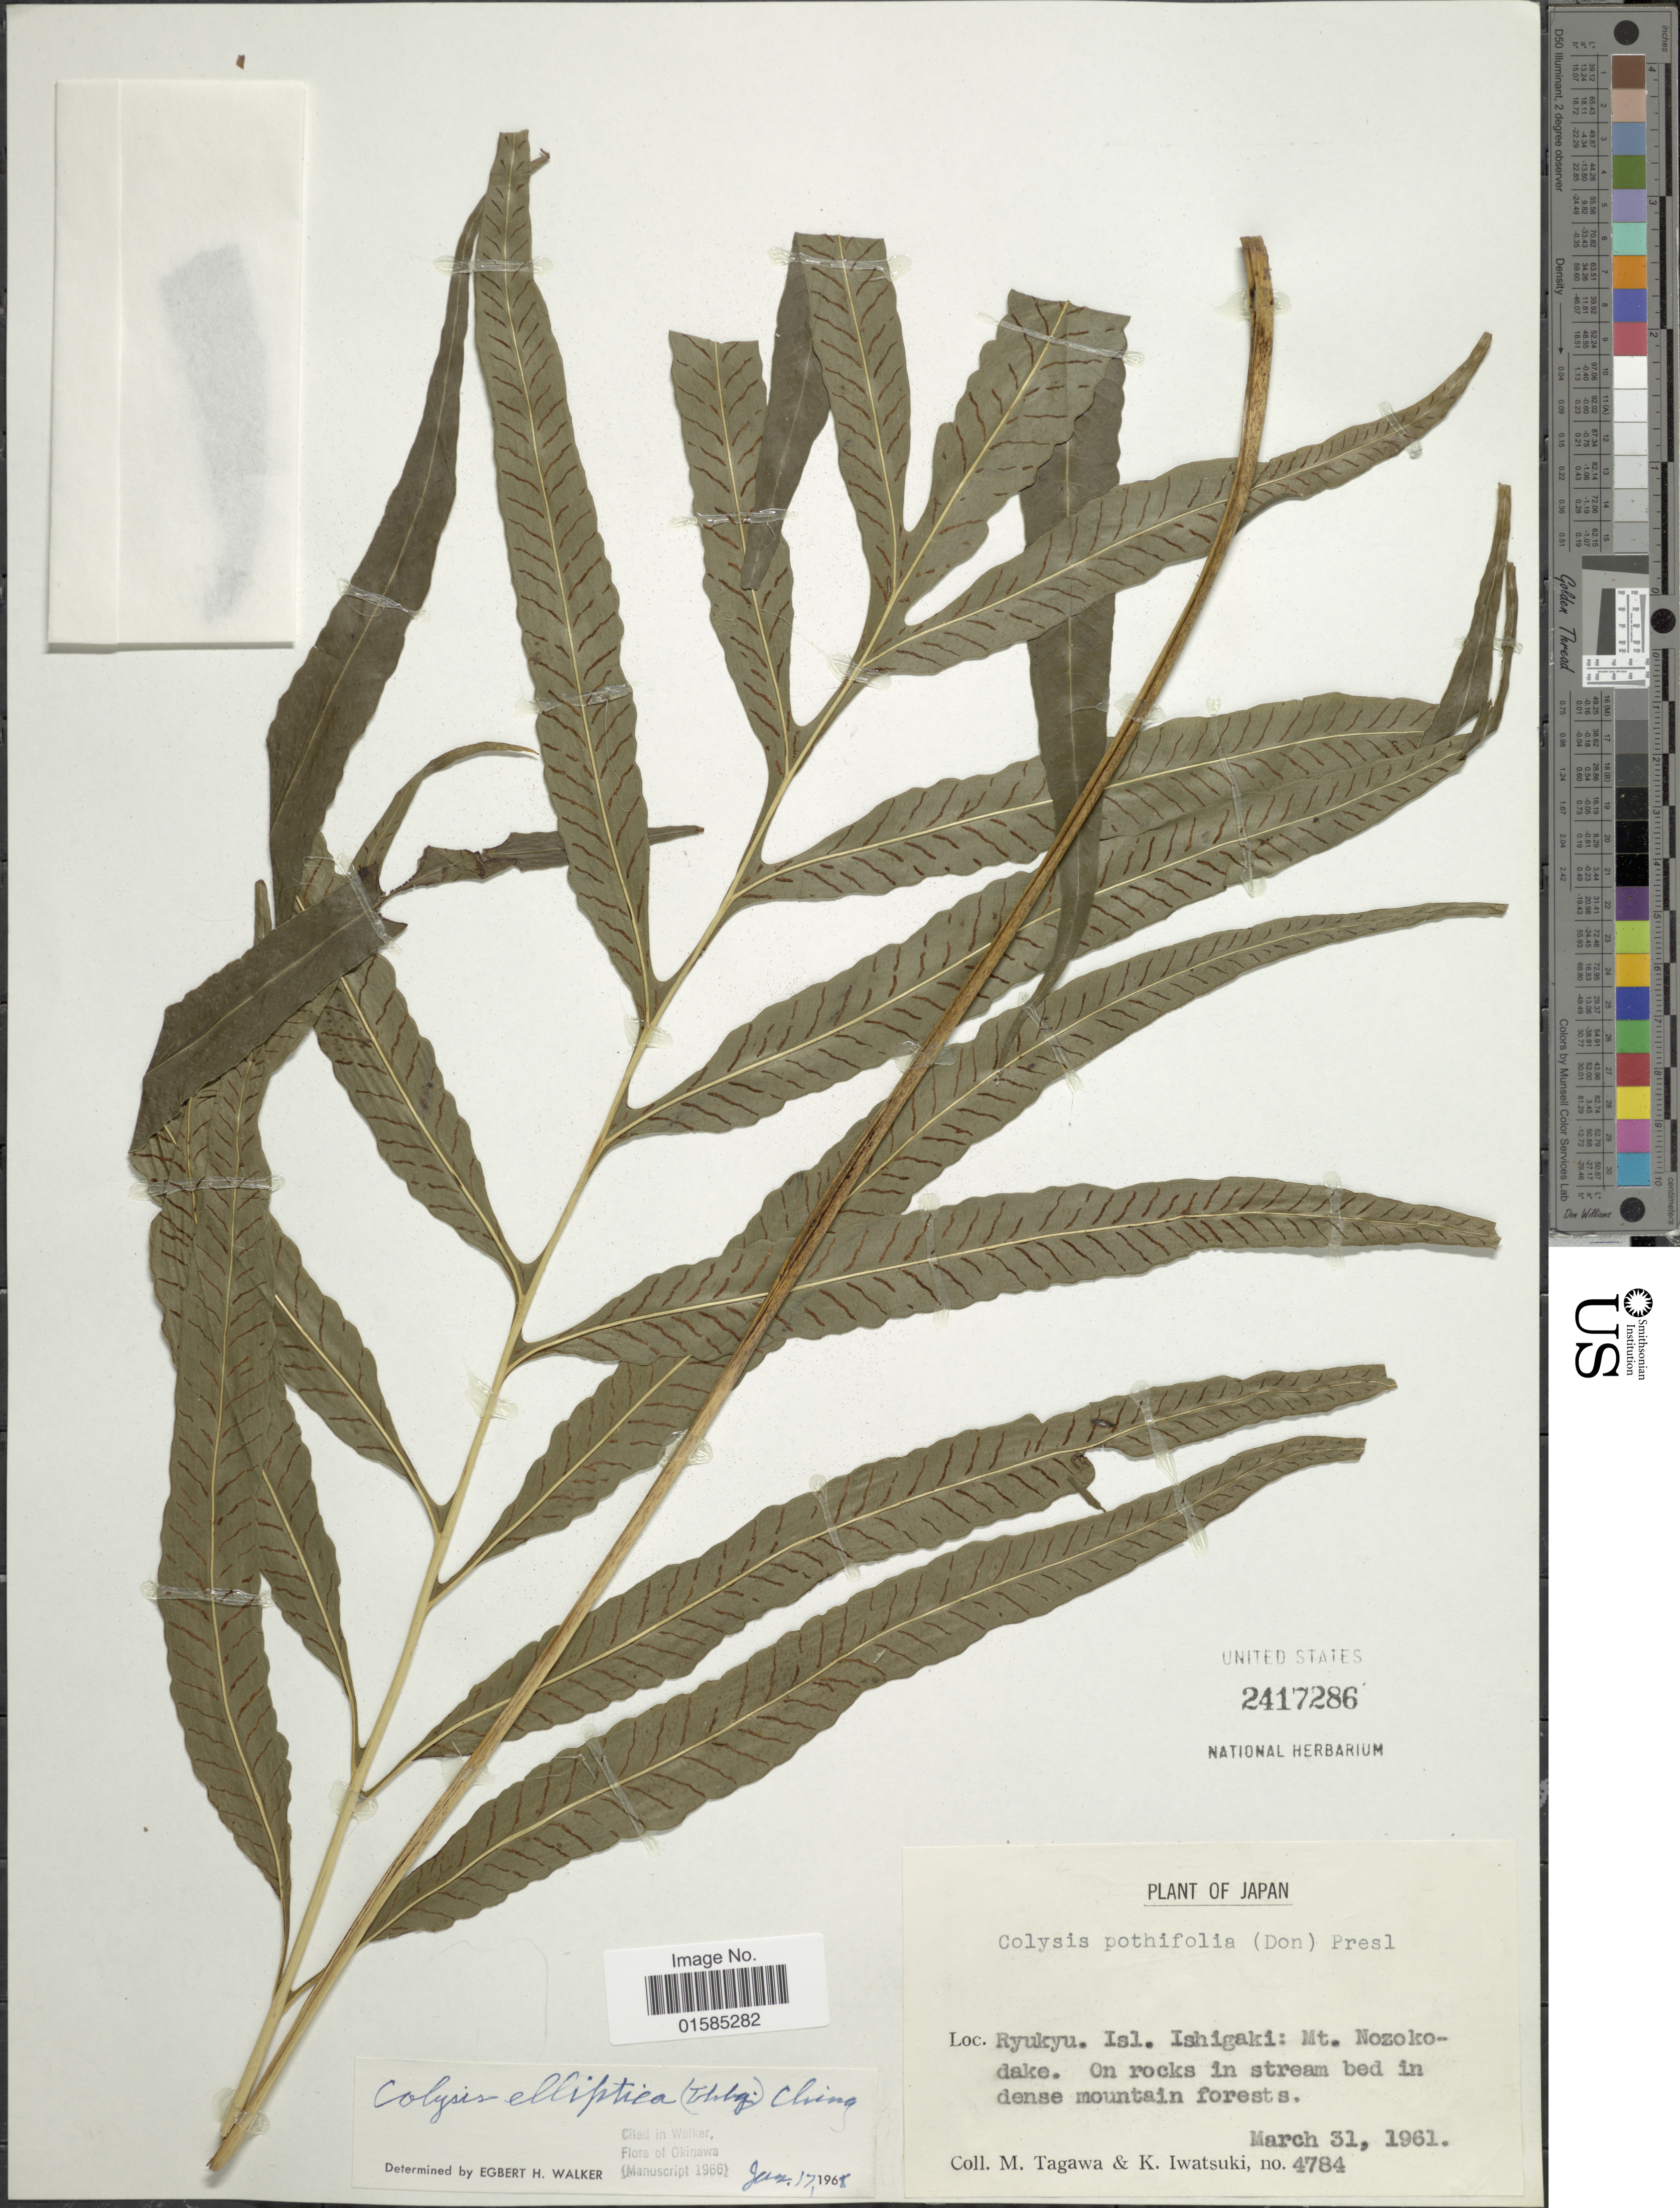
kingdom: Plantae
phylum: Tracheophyta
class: Polypodiopsida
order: Polypodiales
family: Polypodiaceae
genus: Leptochilus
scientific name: Leptochilus ellipticus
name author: (Thunb.) Noot.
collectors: M. Tagawa & K. Iwatsuki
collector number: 4784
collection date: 1961-03-31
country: Japan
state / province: Okinawa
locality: Japan, Ryukyu. Isl. Ishigaki: Mt. Nozoko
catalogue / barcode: US 2417286